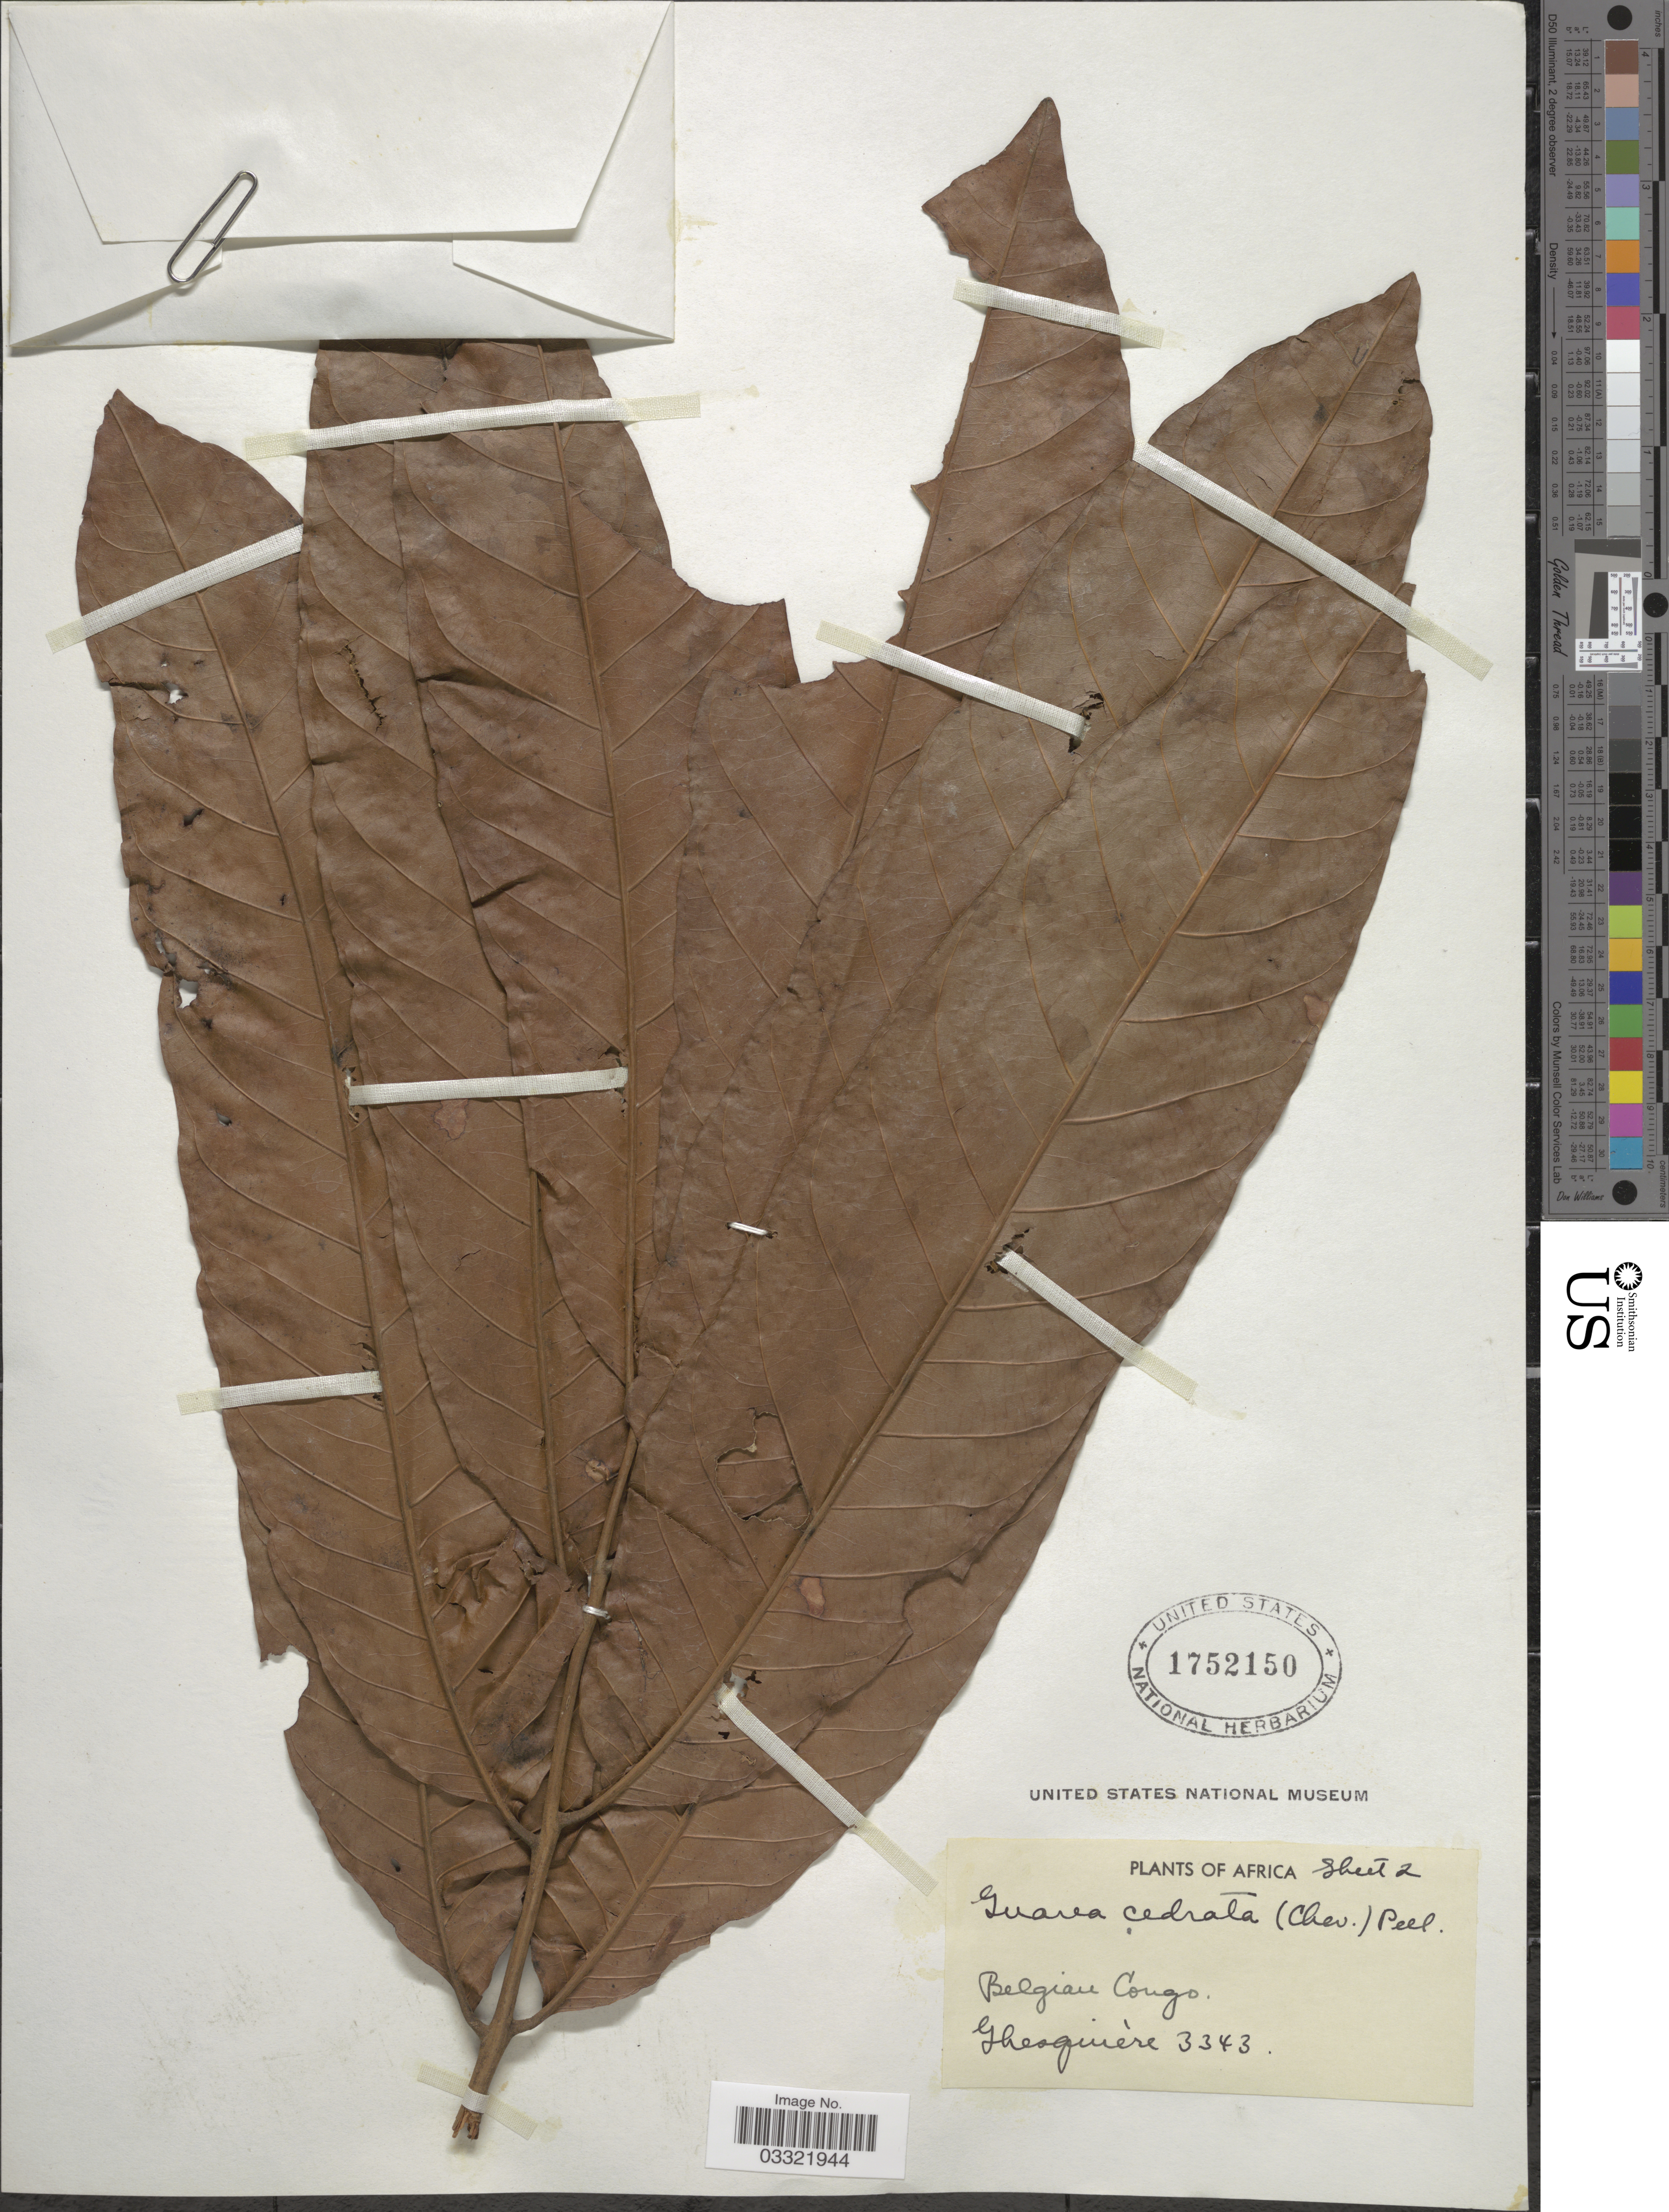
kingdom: Plantae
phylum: Tracheophyta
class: Magnoliopsida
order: Sapindales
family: Meliaceae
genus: Leplaea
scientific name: Leplaea cedrata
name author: (A. Chev.) Koenen & J.J. de Wilde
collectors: Ghesquière.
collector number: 3343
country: Congo, Democratic Republic of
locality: Belgian Congo.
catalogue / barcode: US 1752150